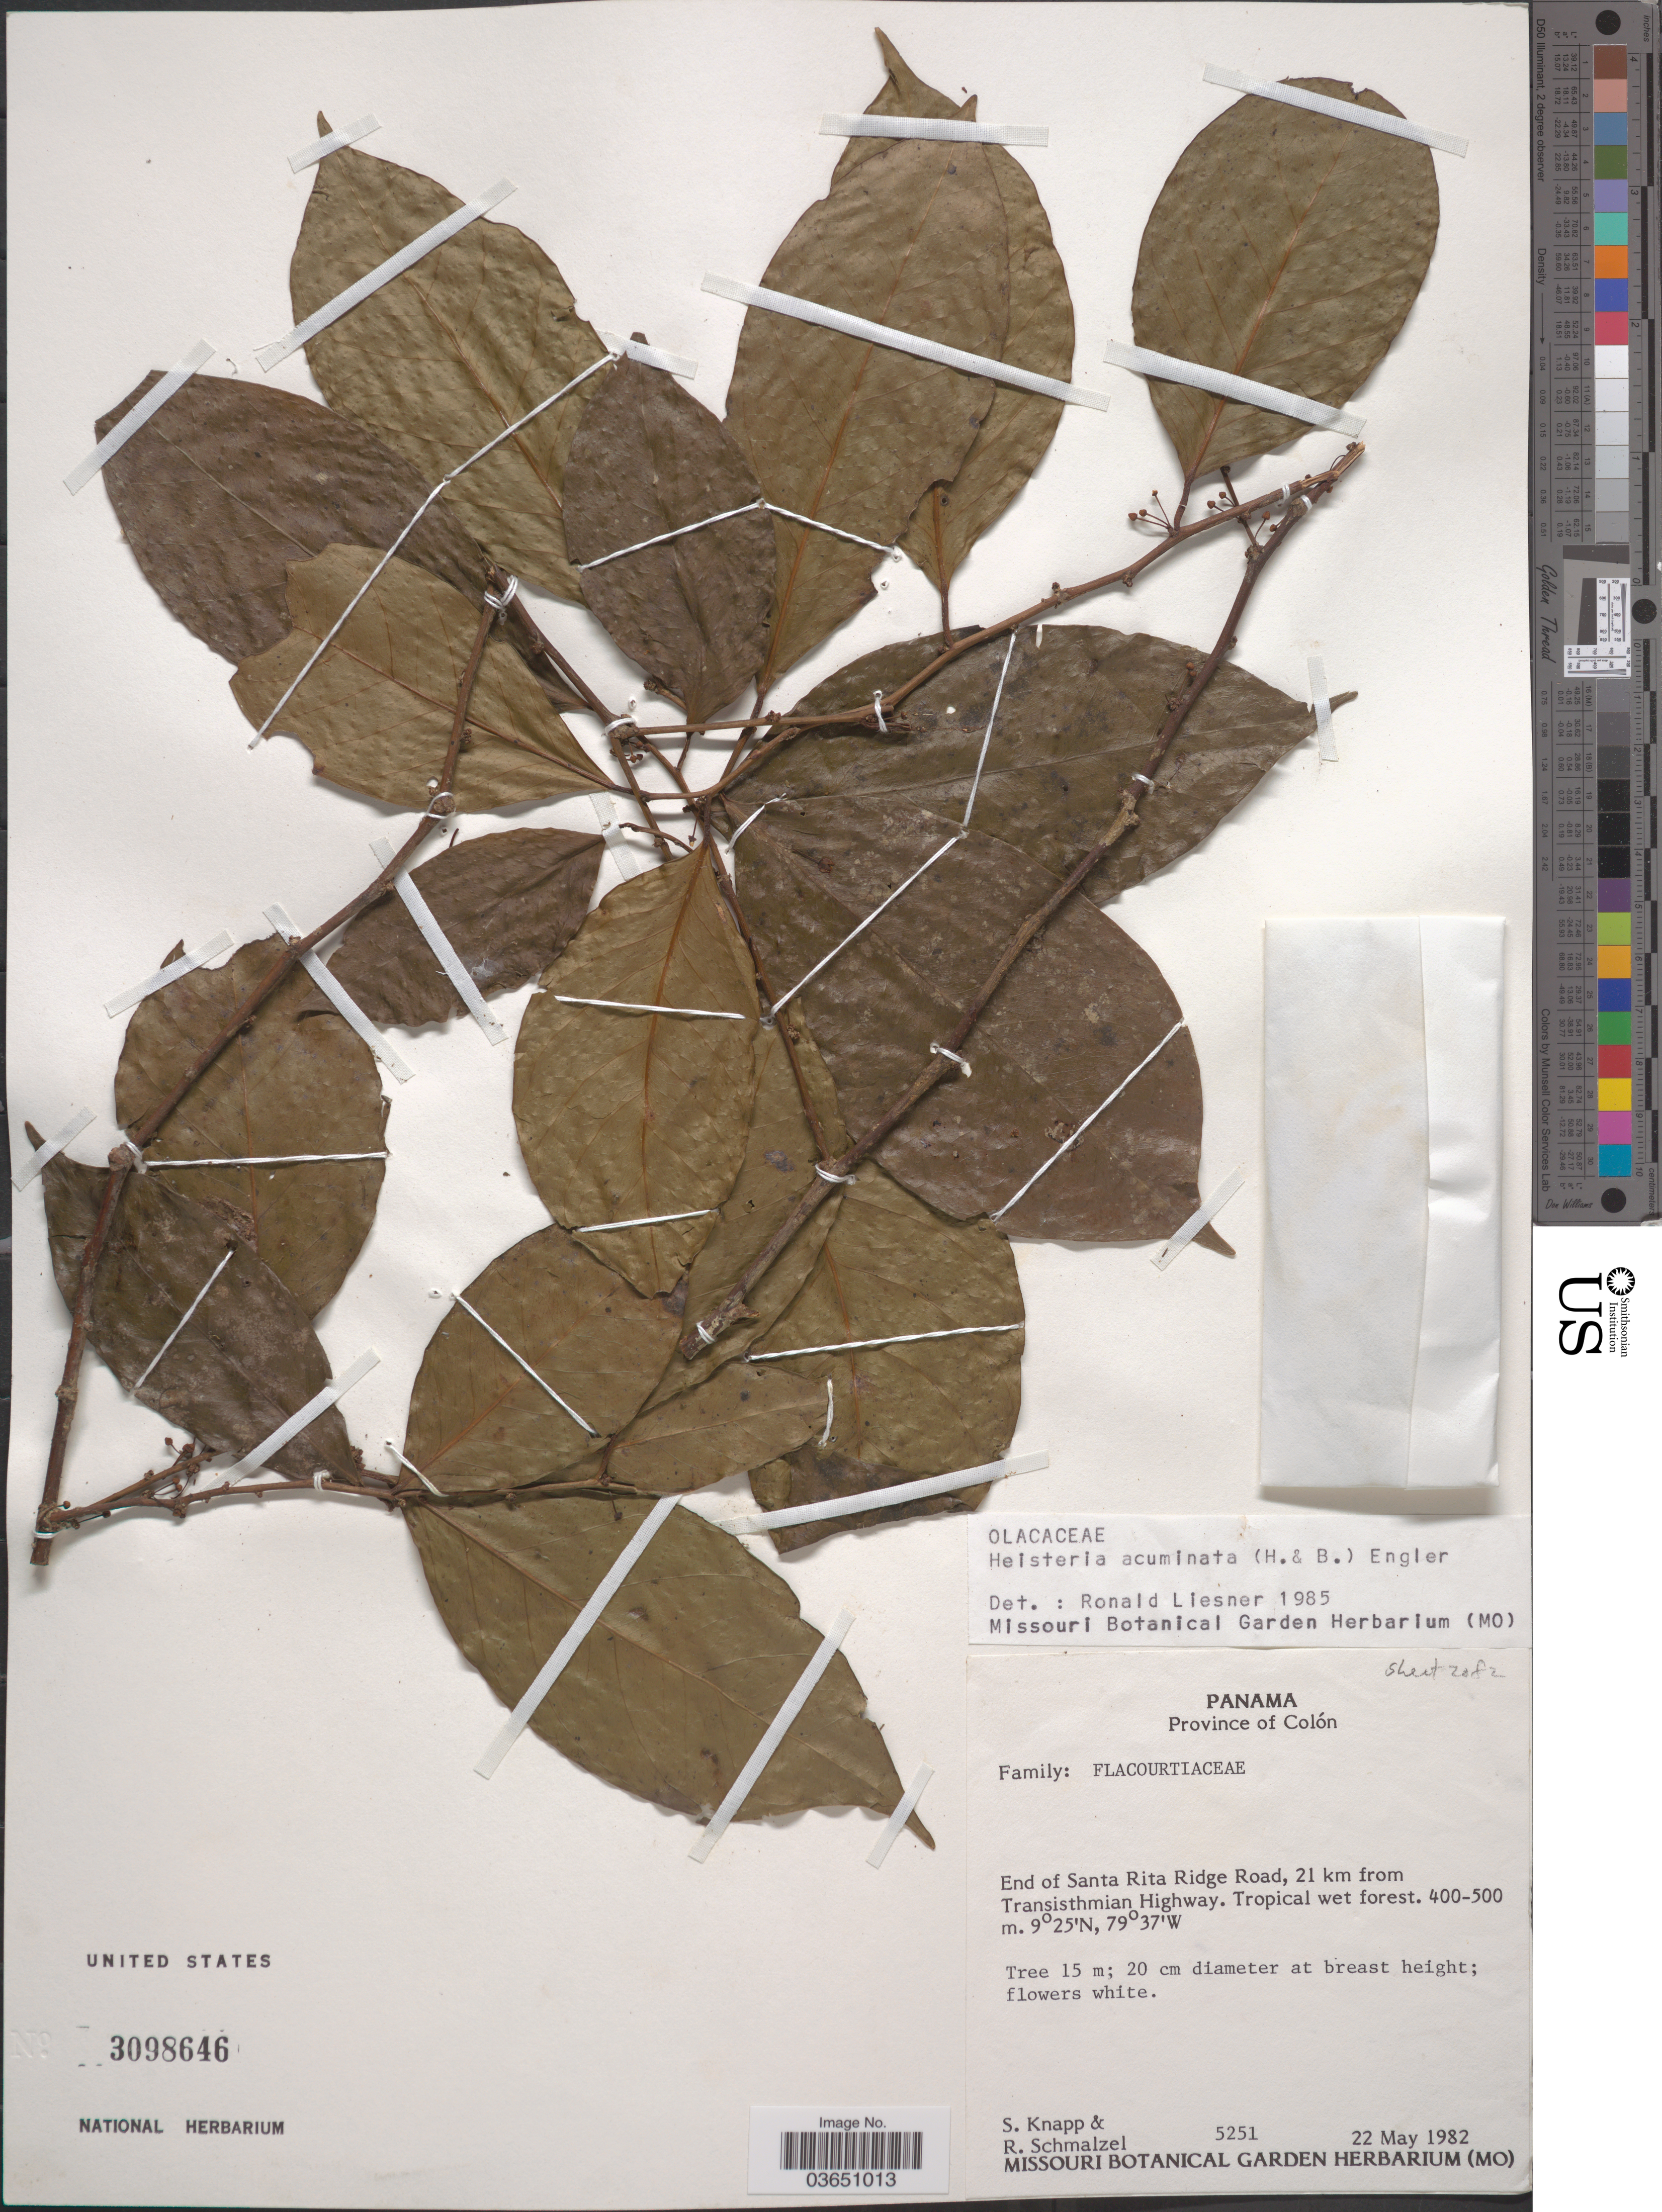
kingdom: Plantae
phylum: Tracheophyta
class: Magnoliopsida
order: Santalales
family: Erythropalaceae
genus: Heisteria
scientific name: Heisteria acuminata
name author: (Humb. & Bonpl.) Engl.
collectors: S. Knapp & R. Schmalzel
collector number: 5251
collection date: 1982-05-22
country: Panama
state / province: Colón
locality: End of Santa Rita Ridge Road, 21 km from Transisthmian Highway.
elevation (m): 400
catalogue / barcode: US 3098646